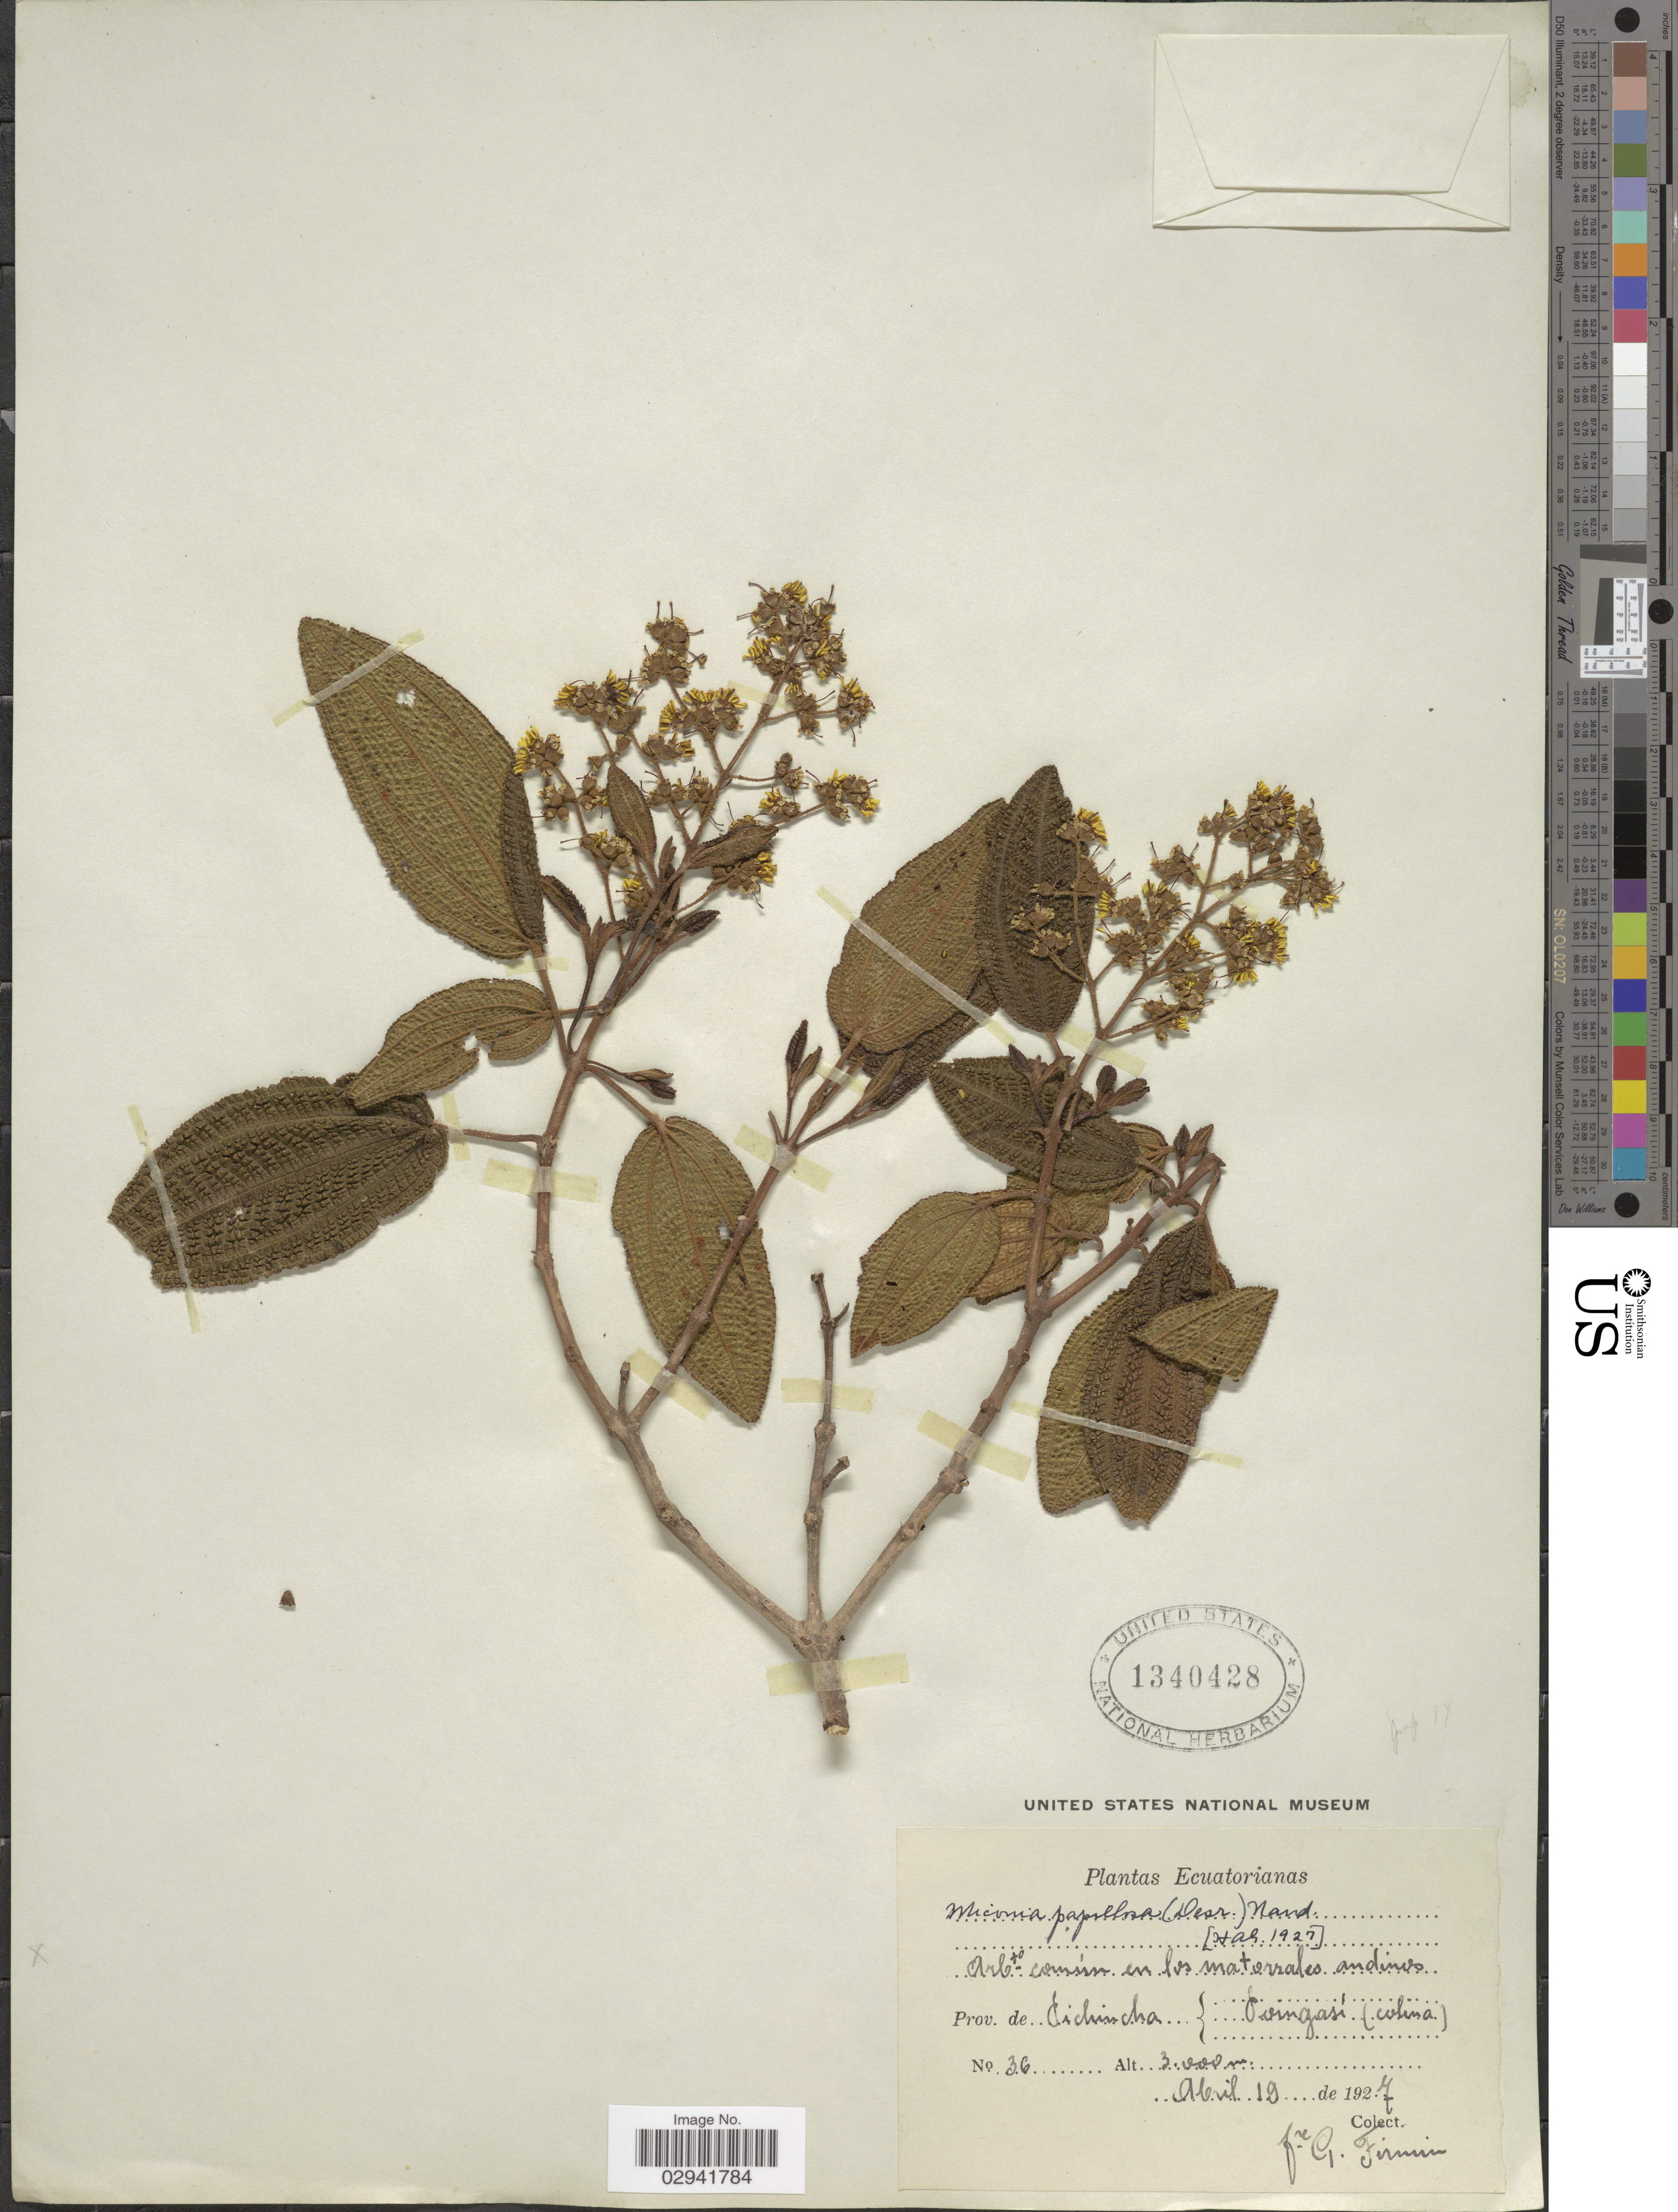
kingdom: Plantae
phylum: Tracheophyta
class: Magnoliopsida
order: Myrtales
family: Melastomataceae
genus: Miconia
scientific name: Miconia papillosa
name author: (Desr.) Naudin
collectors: F. Firmin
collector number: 36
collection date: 1927-04-19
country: Ecuador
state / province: Pichincha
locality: Poingasí (colina).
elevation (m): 3000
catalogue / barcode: US 1340428